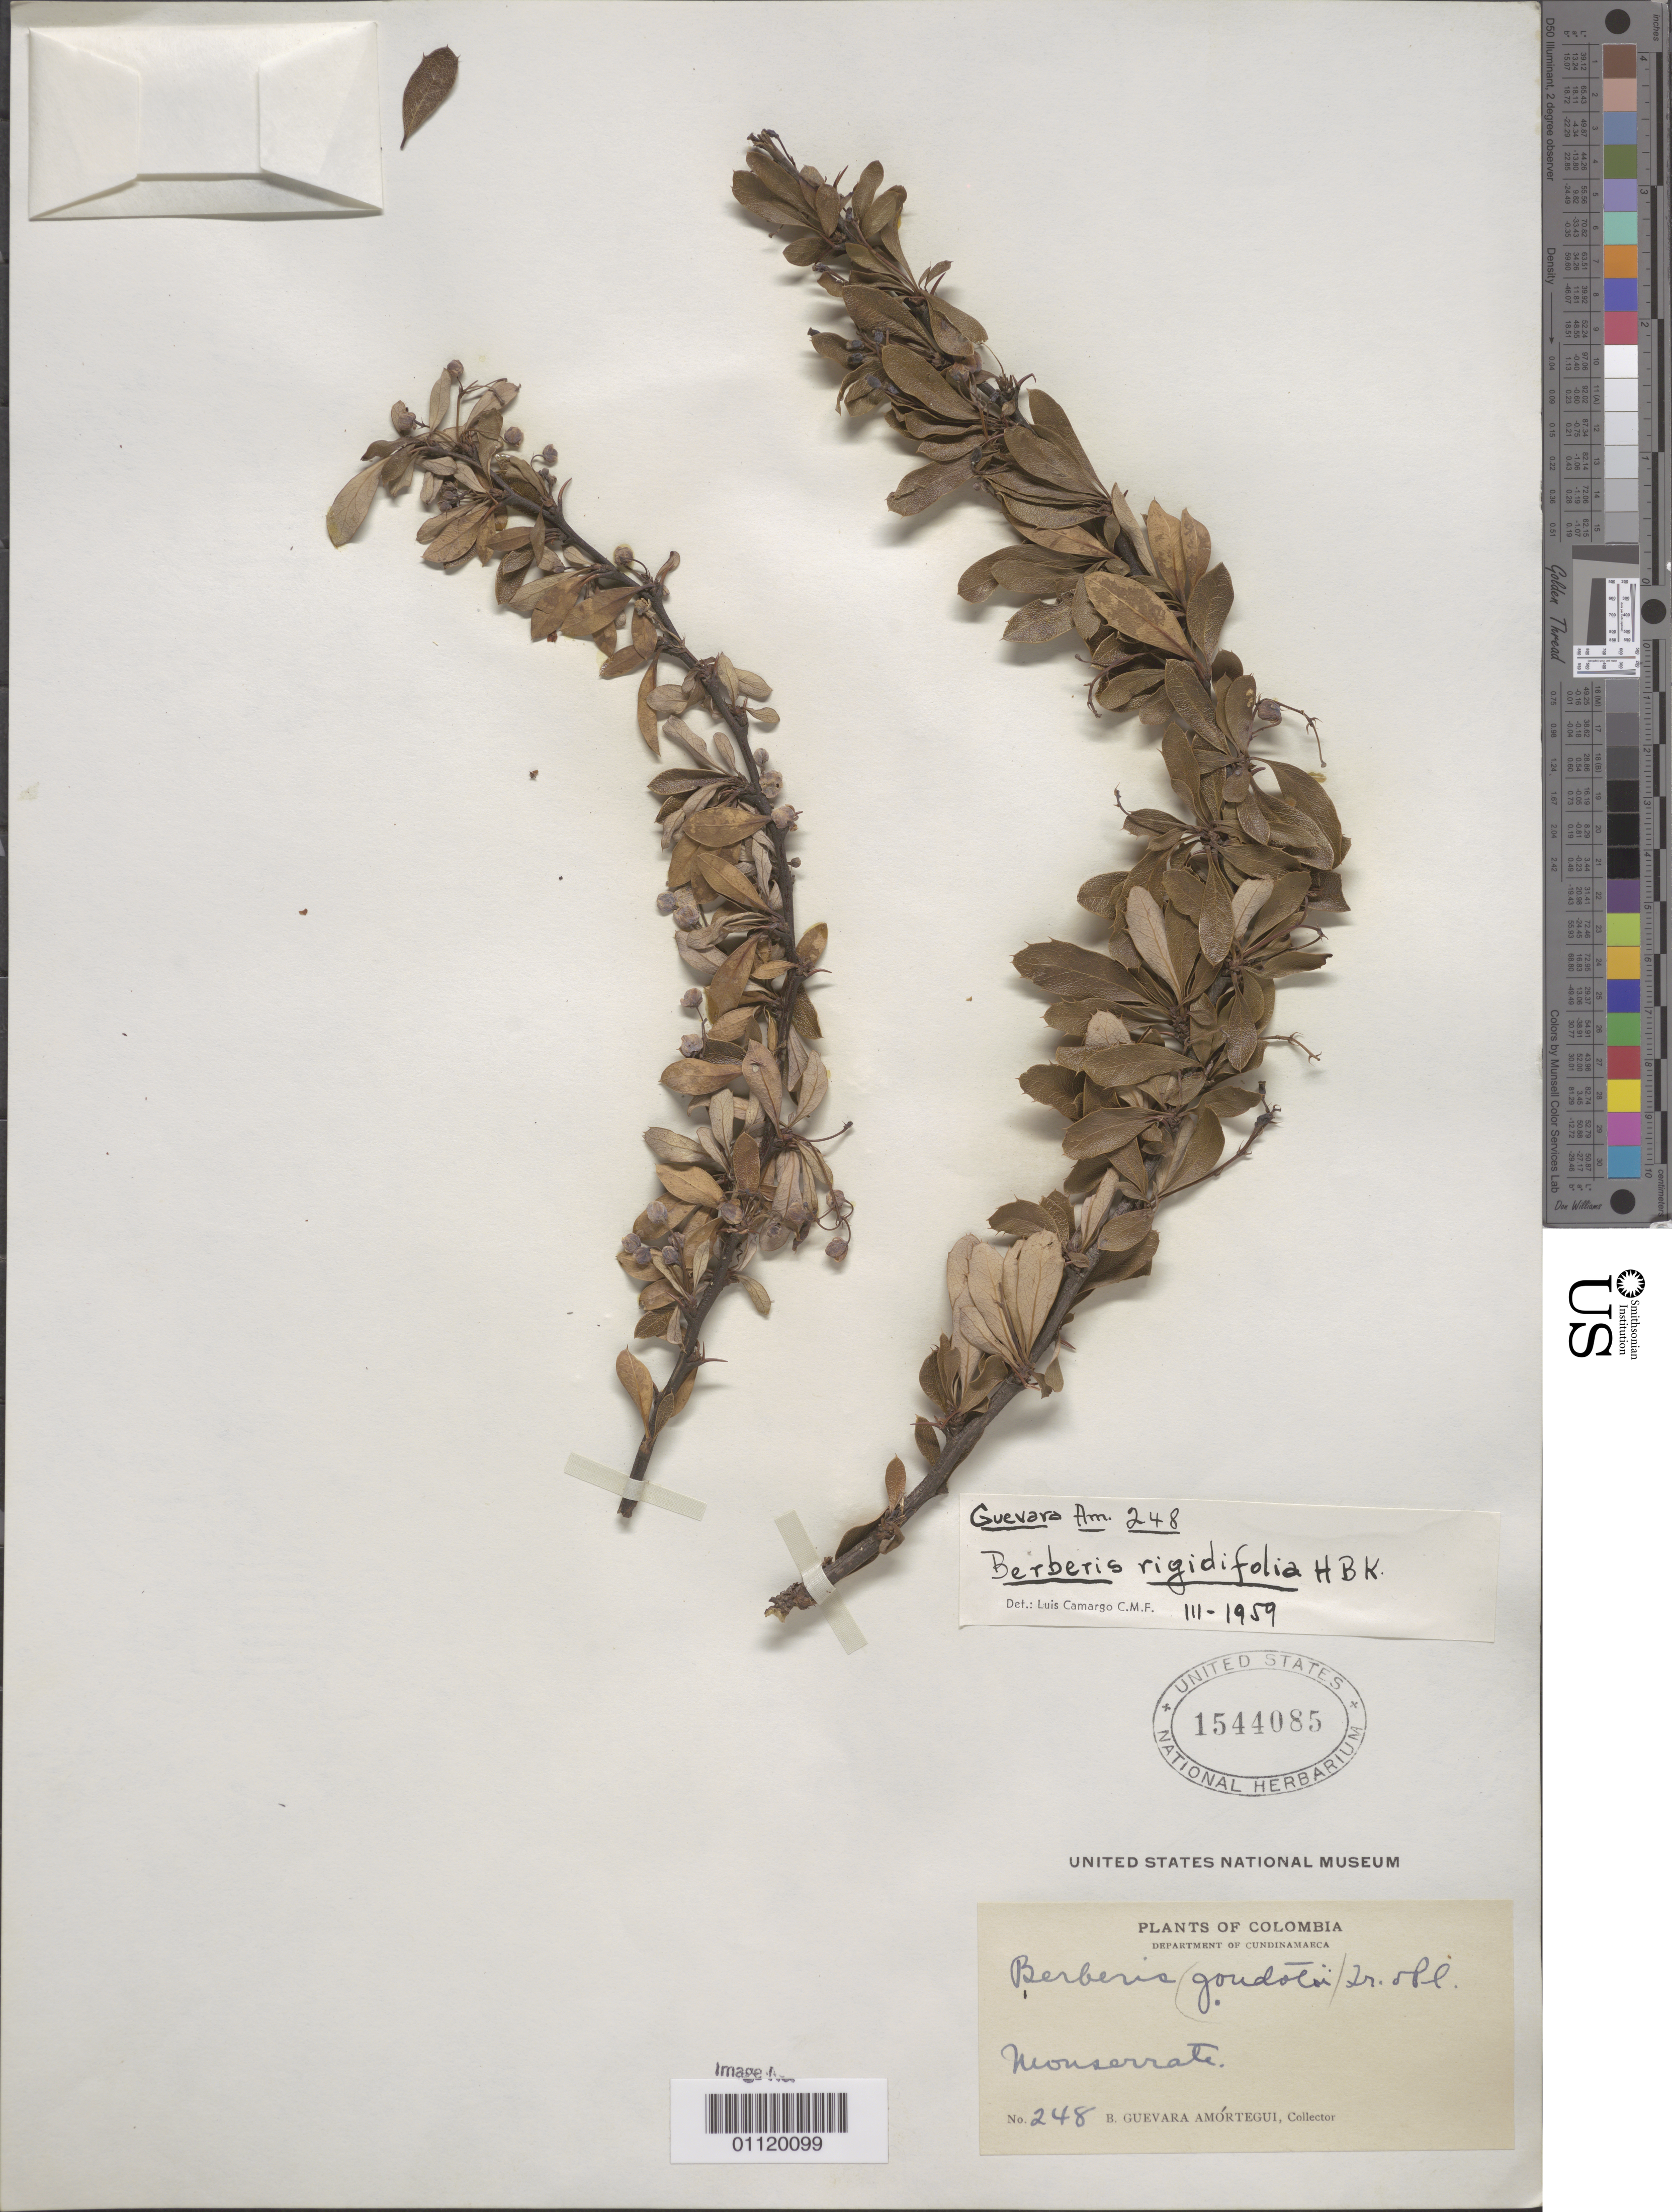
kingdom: Plantae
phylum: Tracheophyta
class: Magnoliopsida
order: Ranunculales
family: Berberidaceae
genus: Berberis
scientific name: Berberis rigidifolia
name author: Kunth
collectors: B. Amórtegui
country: Colombia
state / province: Cundinamarca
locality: Monserrate.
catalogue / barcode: US 1544085